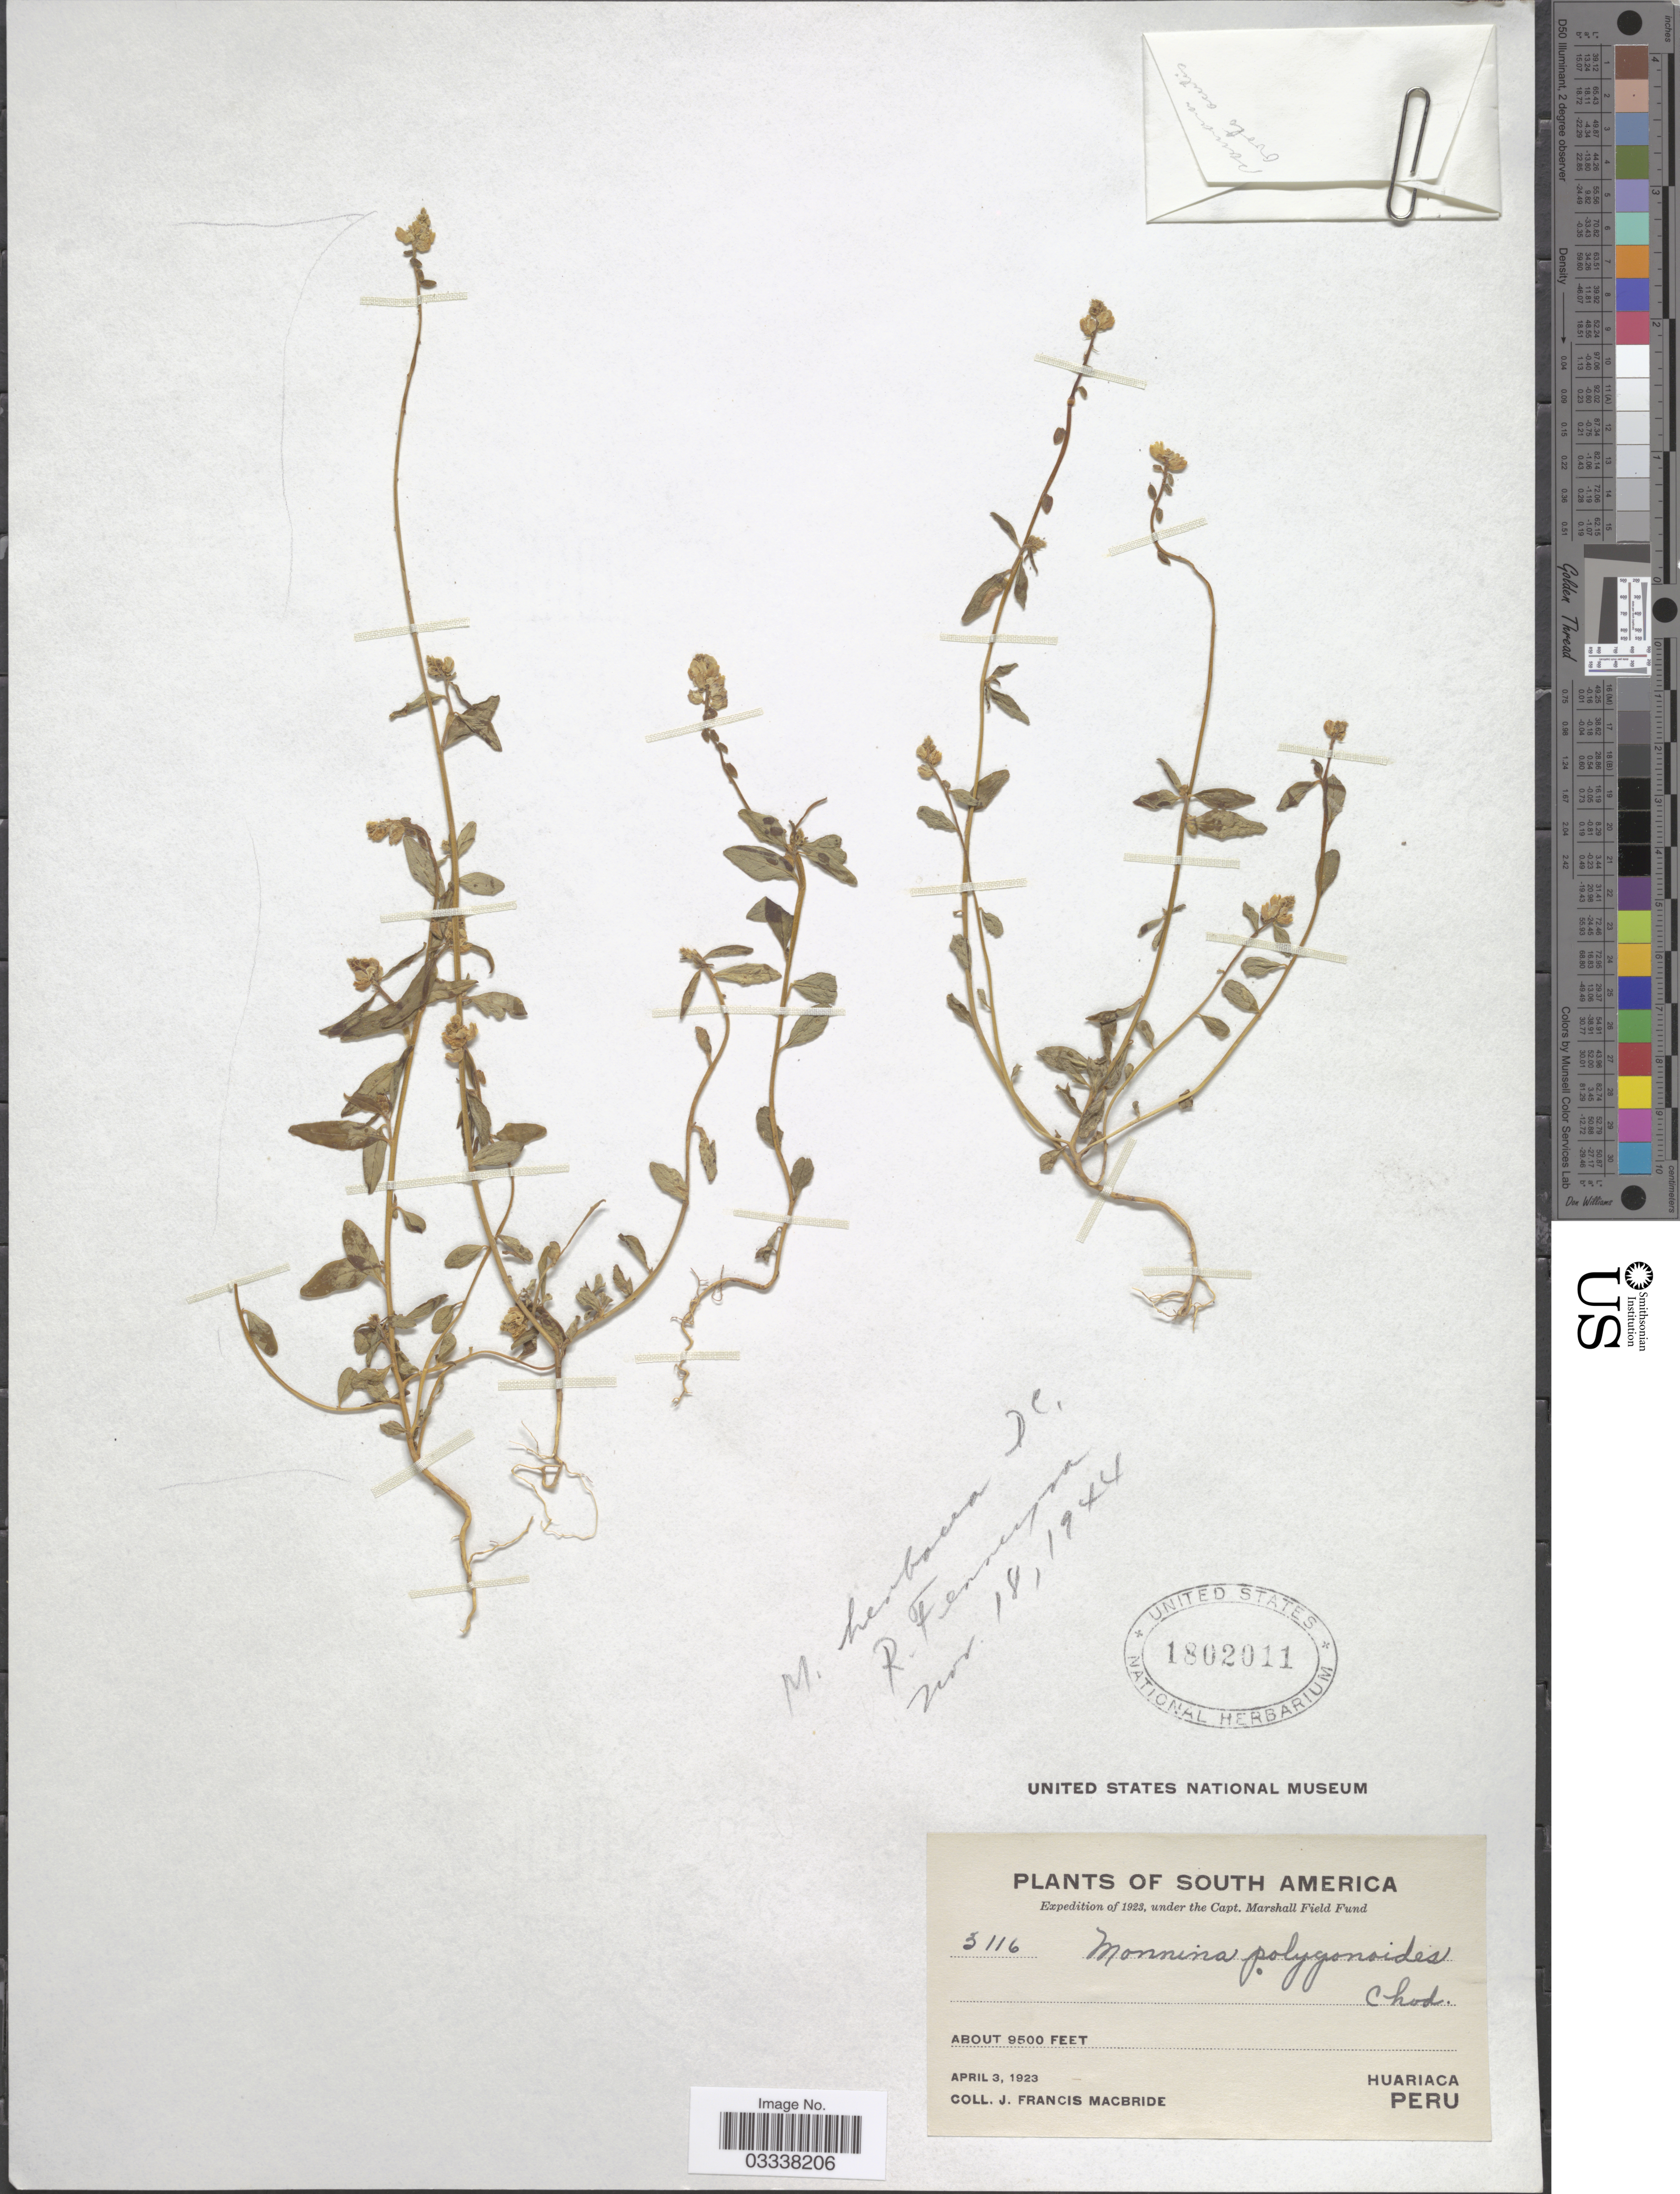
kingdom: Plantae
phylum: Tracheophyta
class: Magnoliopsida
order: Fabales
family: Polygalaceae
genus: Monnina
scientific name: Monnina herbacea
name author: DC.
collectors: J. F. Macbride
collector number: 3116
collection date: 1923-04-03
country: Peru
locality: Huariaca.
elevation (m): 2896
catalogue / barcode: US 1802011